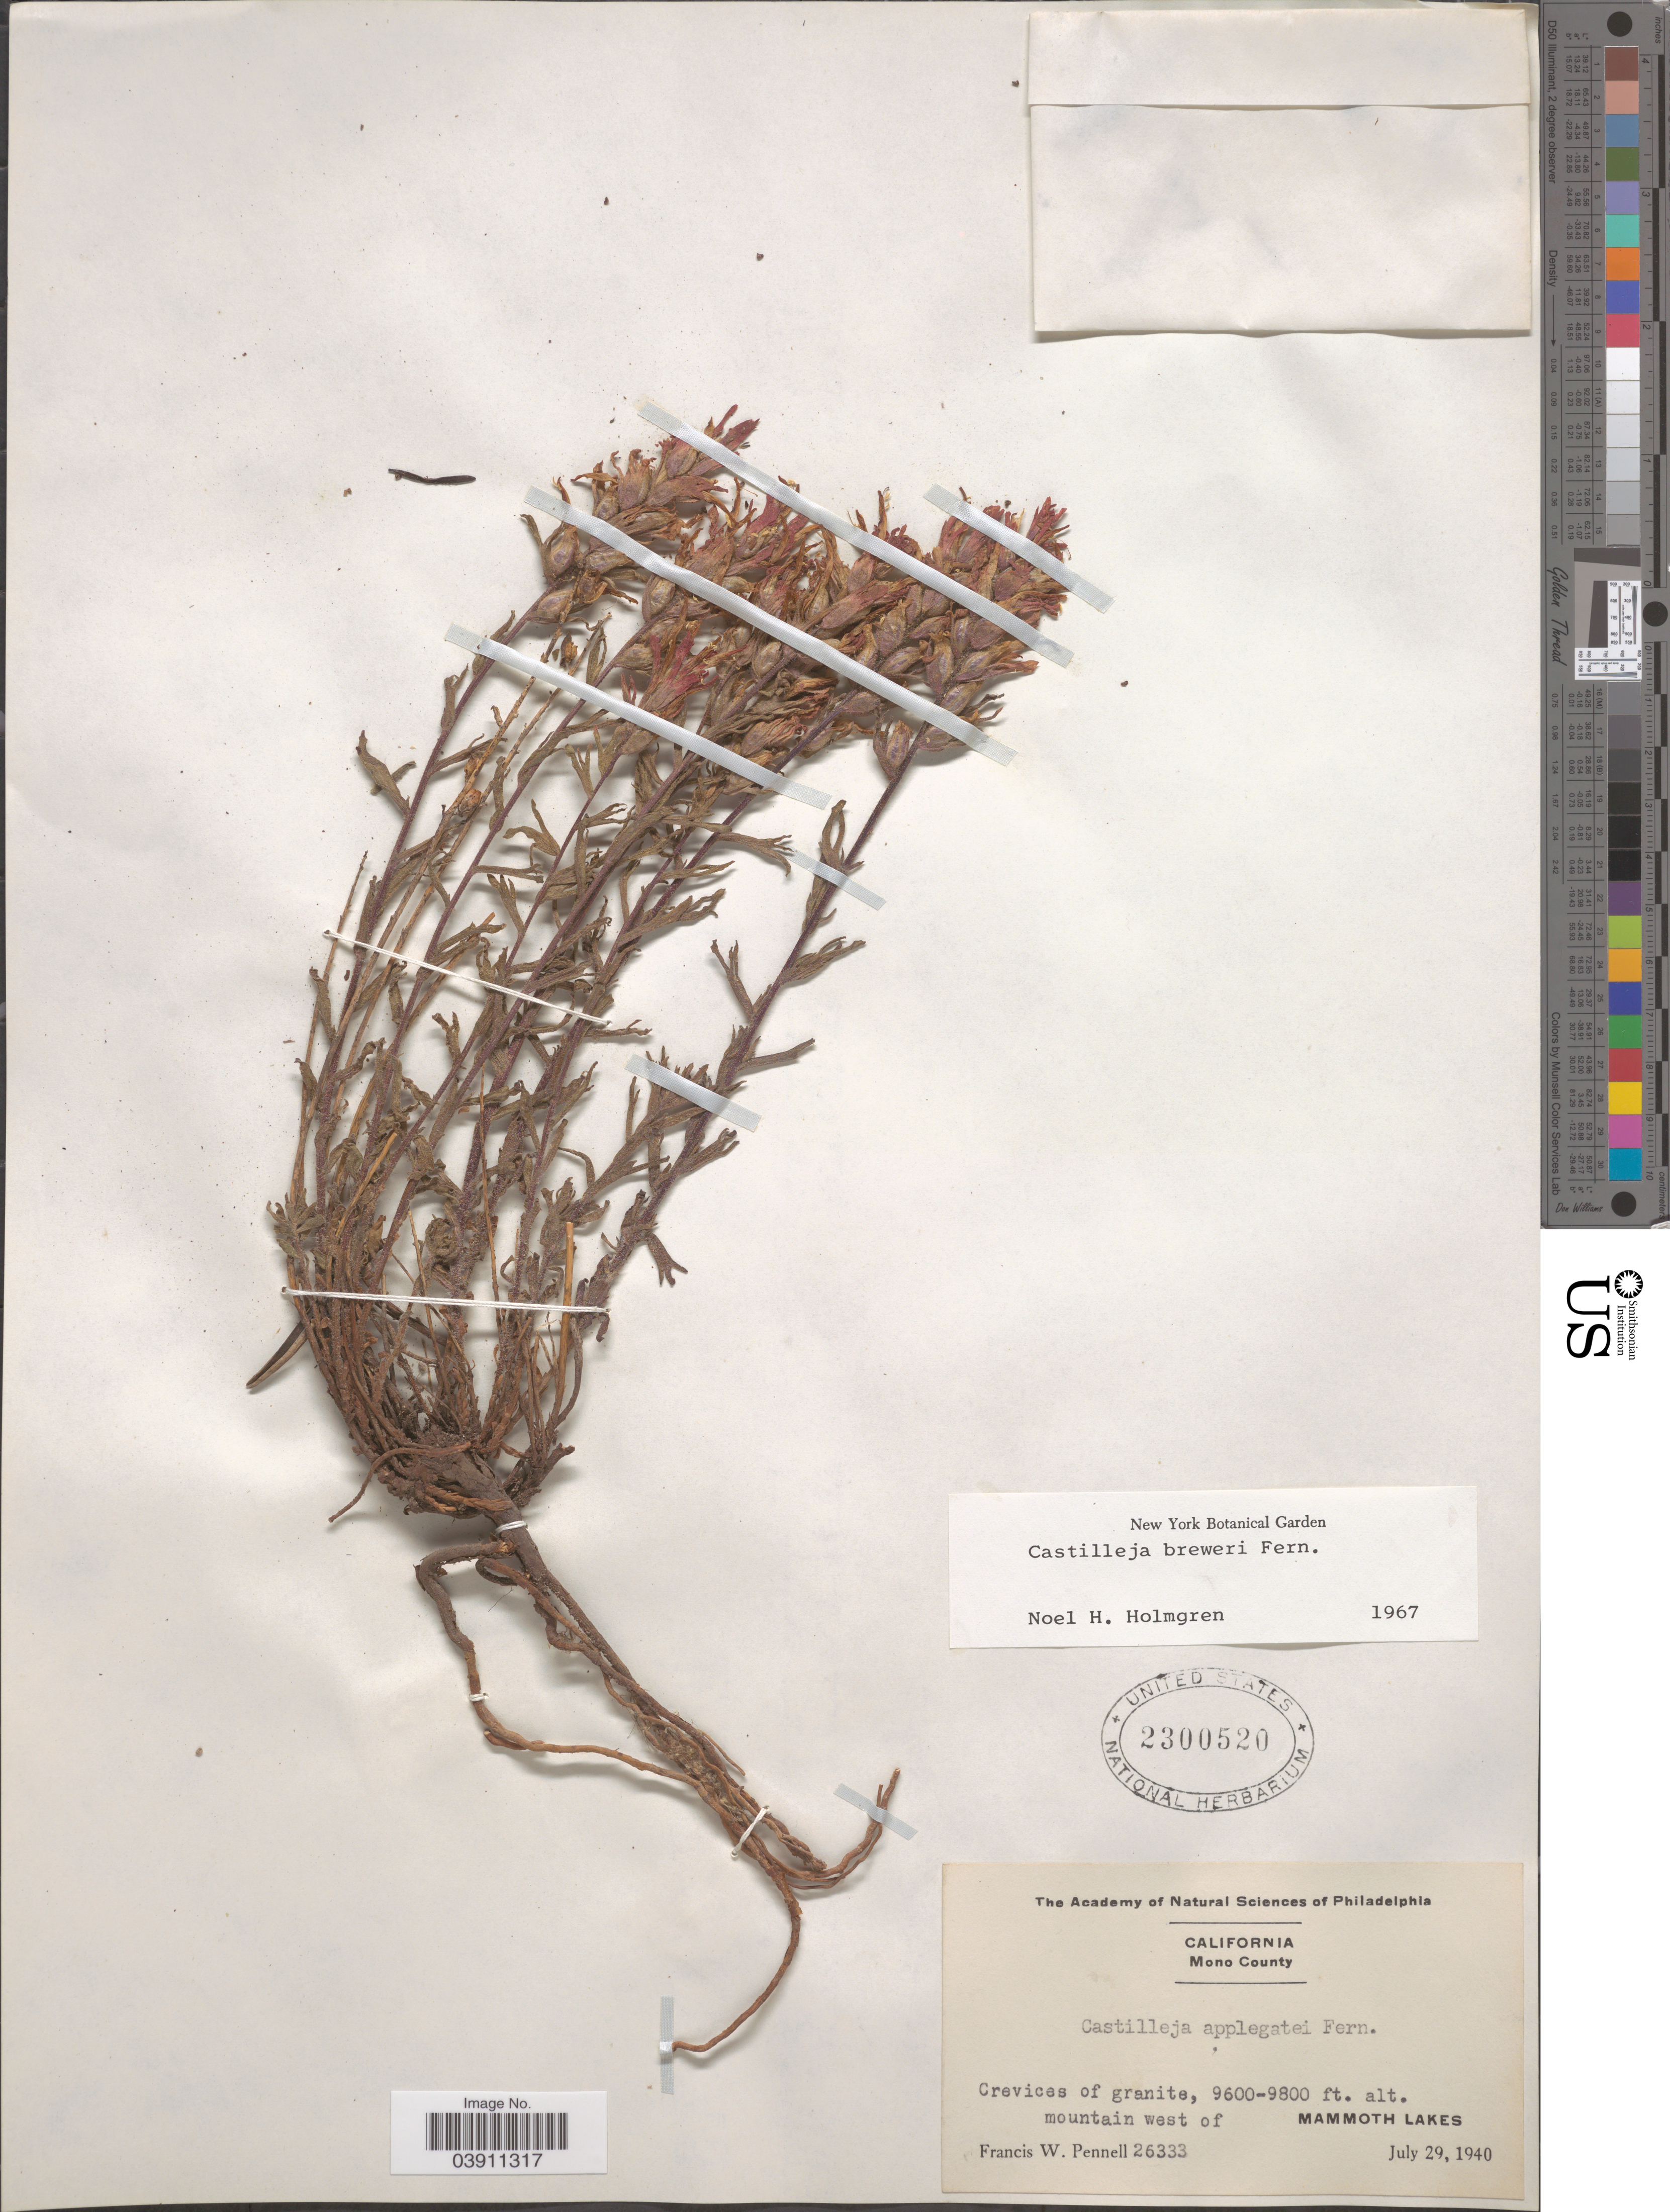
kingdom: Plantae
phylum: Tracheophyta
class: Magnoliopsida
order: Lamiales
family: Orobanchaceae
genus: Castilleja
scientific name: Castilleja breweri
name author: Fernald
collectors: F. W. Pennell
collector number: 26333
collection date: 1940-07-29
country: United States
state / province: California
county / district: Mono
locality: Mono County. Crevices of granite, mountain west of Mammoth Lakes.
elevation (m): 2926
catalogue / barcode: US 2300520